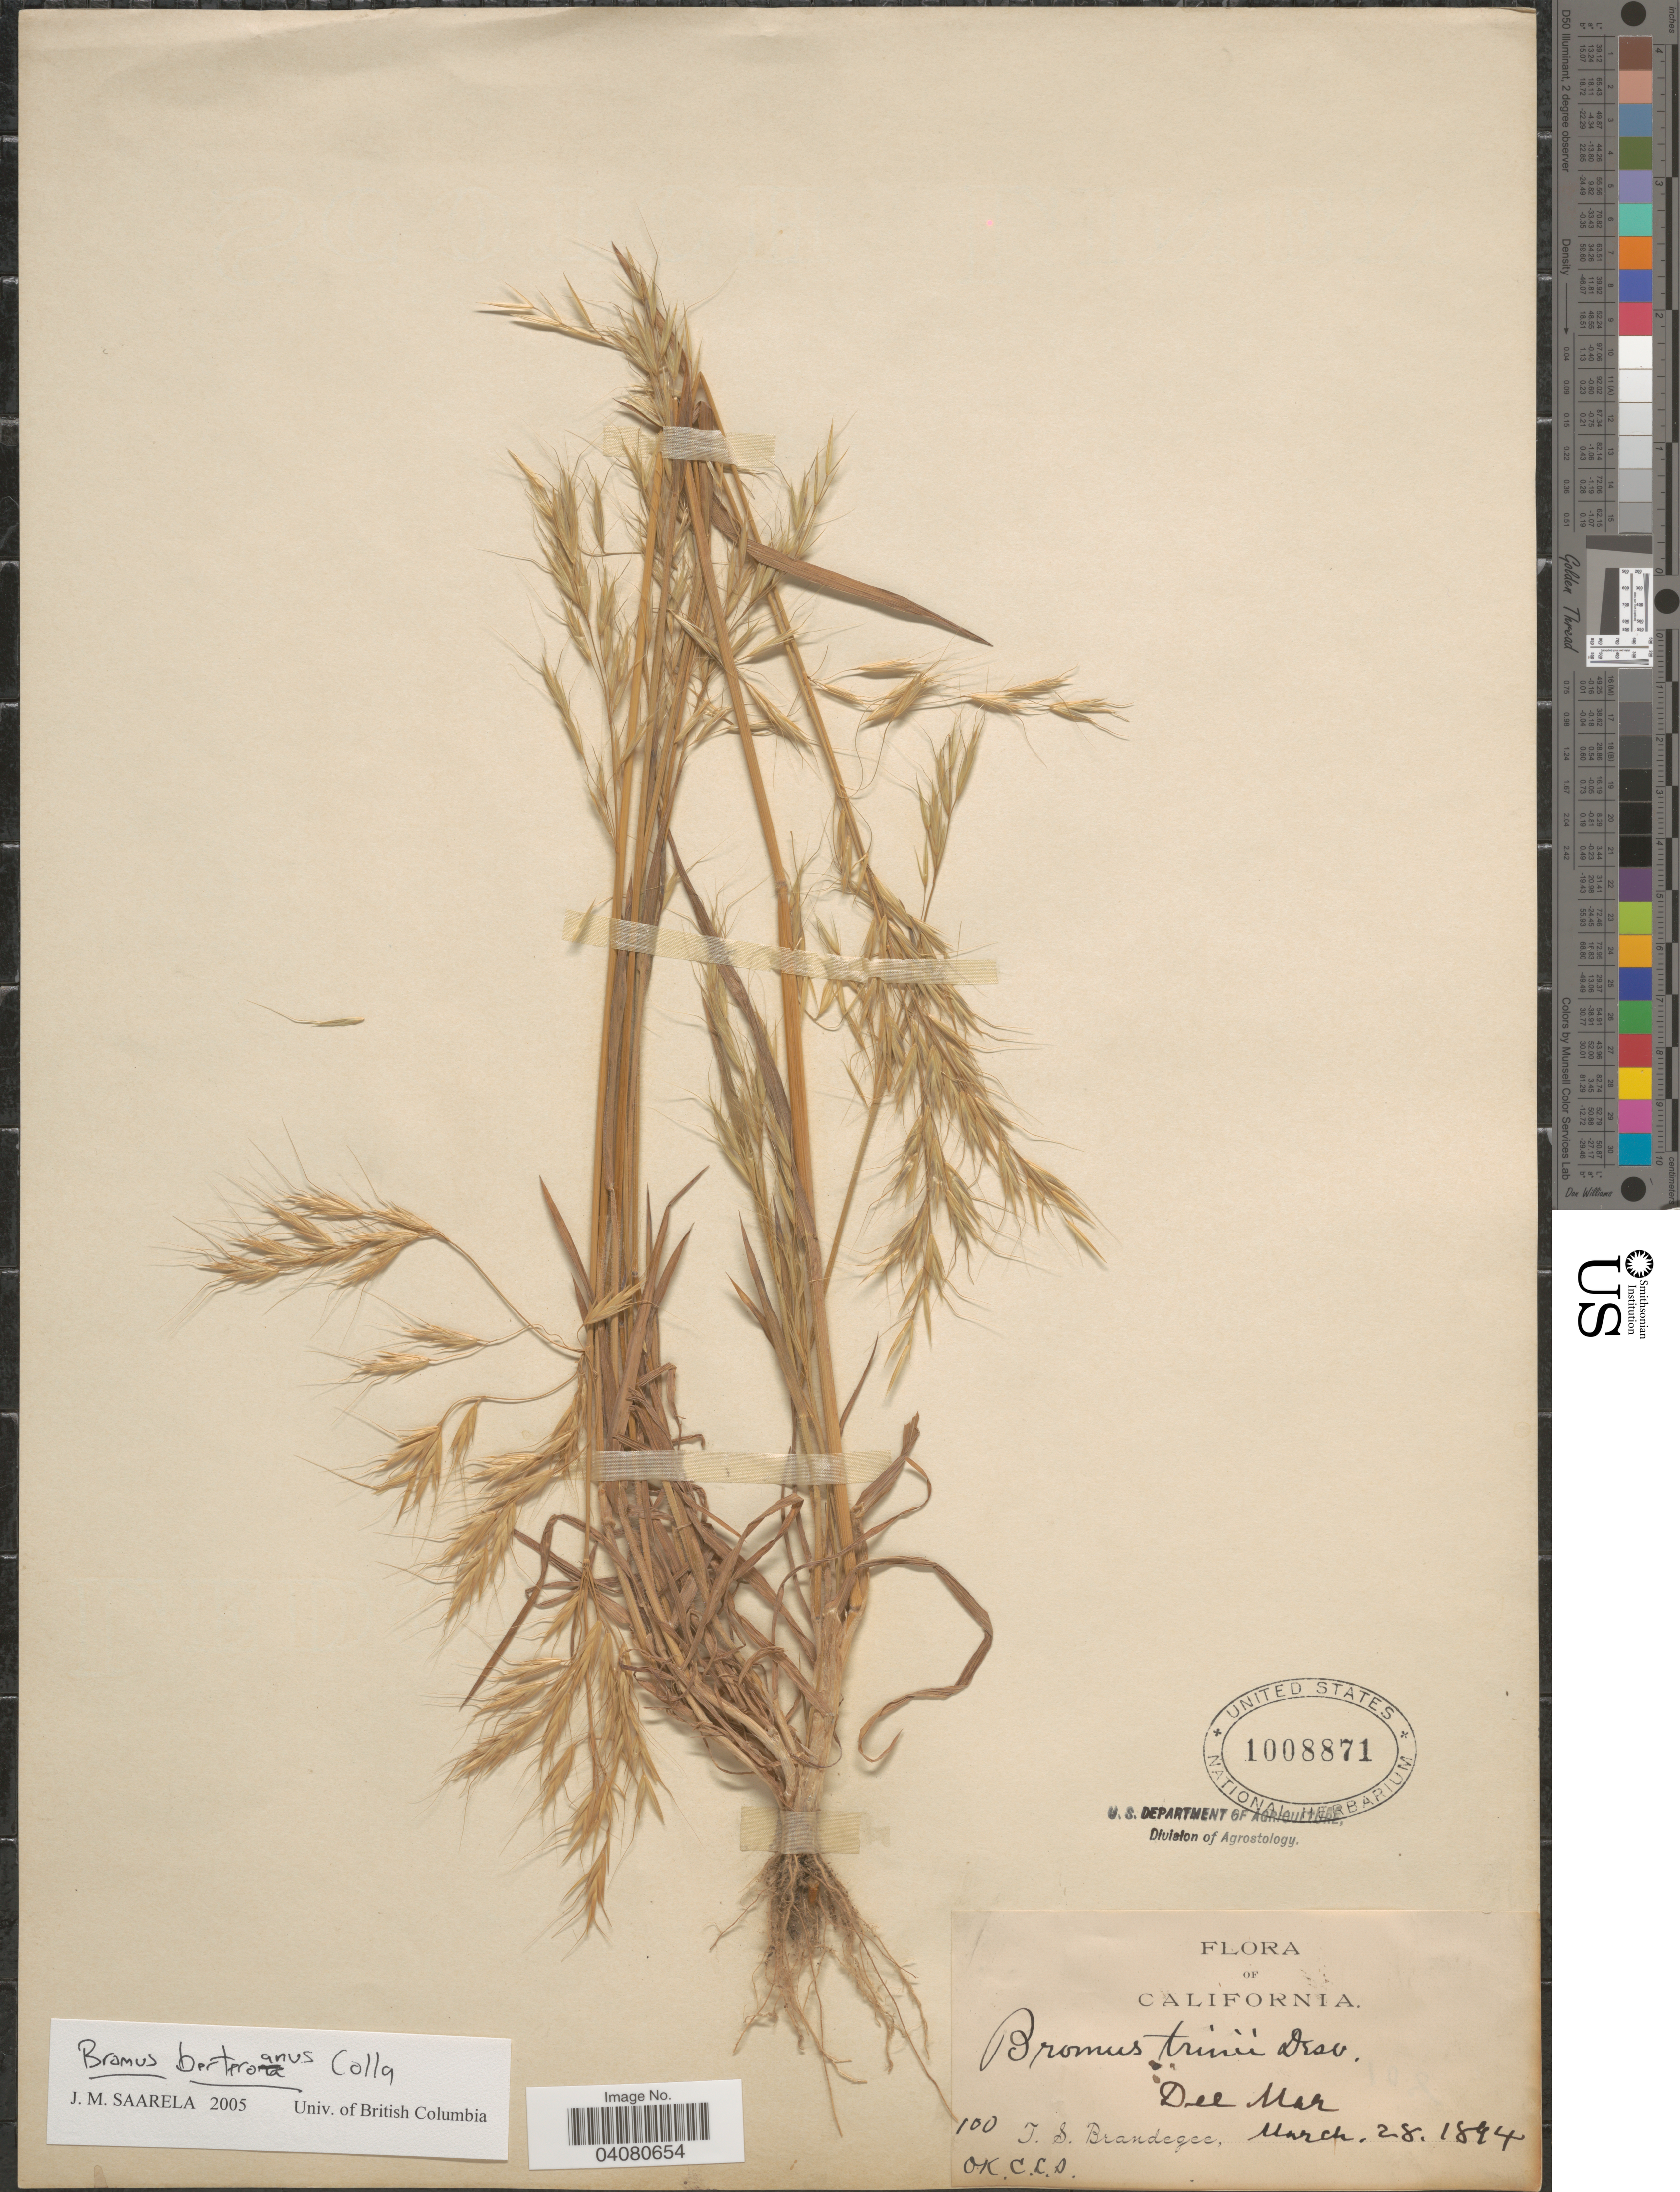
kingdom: Plantae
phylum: Tracheophyta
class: Liliopsida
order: Poales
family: Poaceae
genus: Bromus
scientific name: Bromus berteroanus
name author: Colla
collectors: J. S. Brandegee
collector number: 100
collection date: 1894-03-28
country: United States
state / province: California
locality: Del Mar.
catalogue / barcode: US 1008871